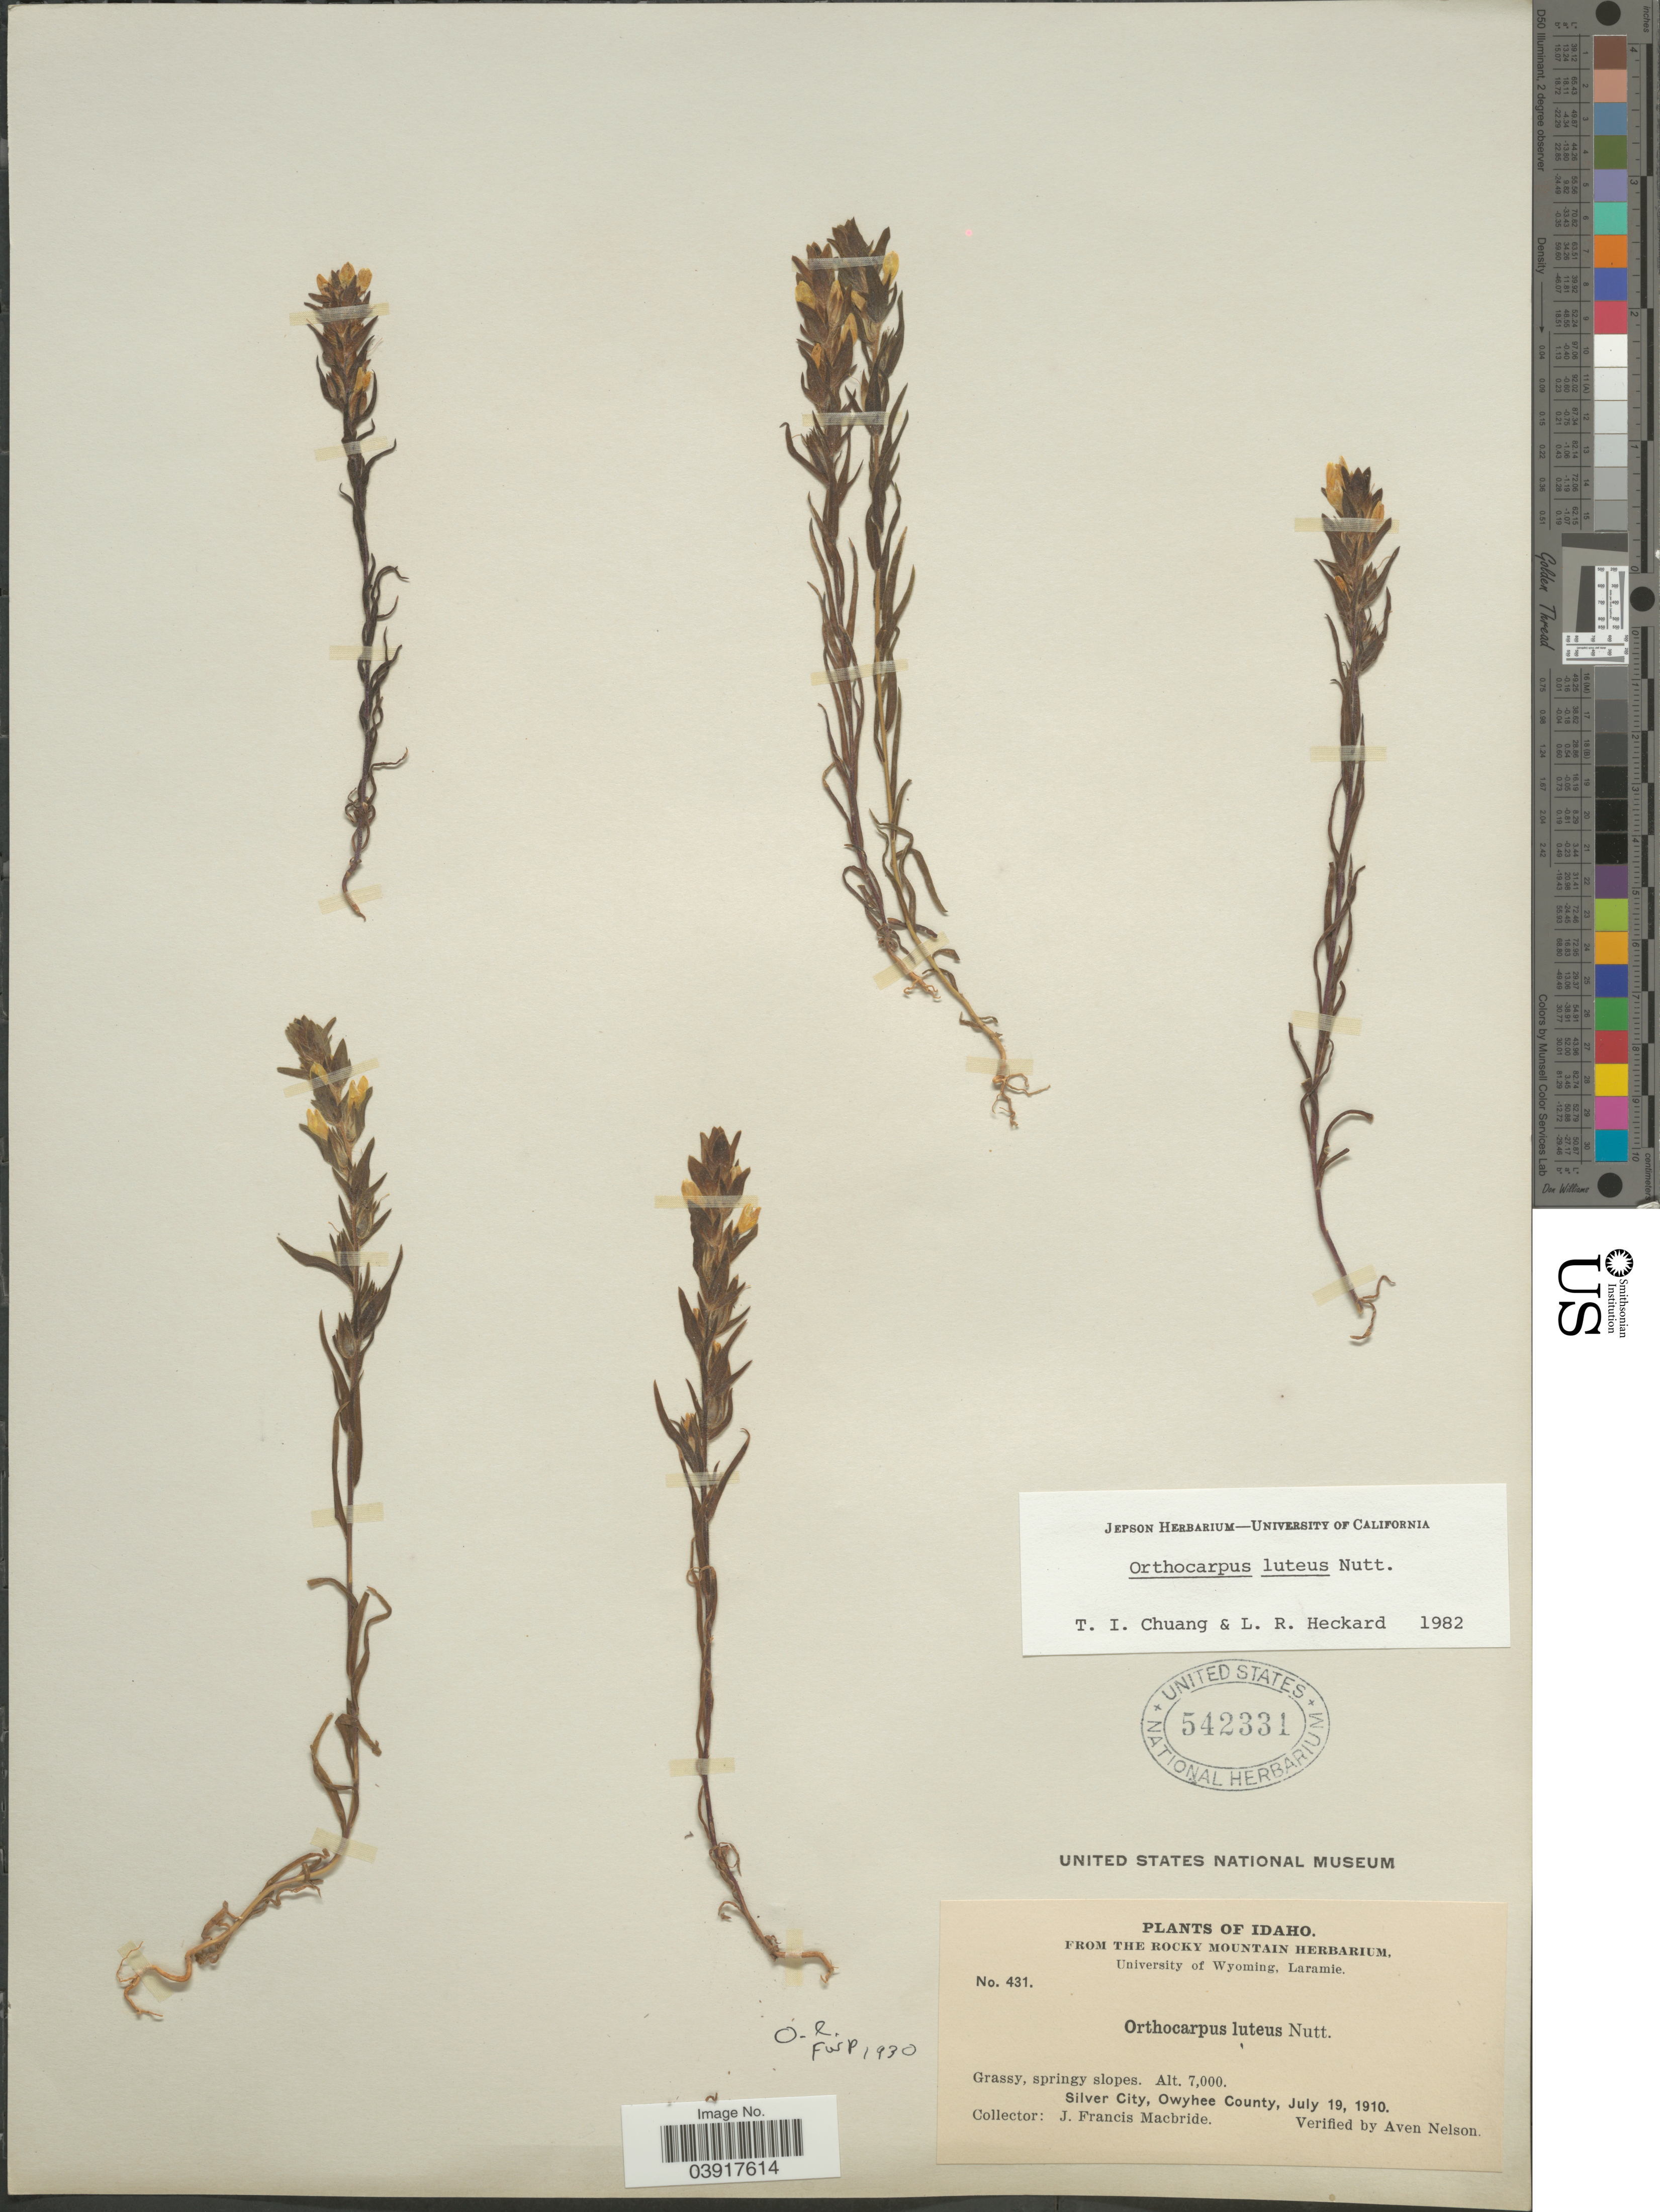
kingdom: Plantae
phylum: Tracheophyta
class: Magnoliopsida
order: Lamiales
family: Orobanchaceae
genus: Orthocarpus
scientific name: Orthocarpus luteus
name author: Nutt.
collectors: J. F. Macbride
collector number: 431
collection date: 1910-07-19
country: United States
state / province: Idaho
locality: Silver City, Owyhee County.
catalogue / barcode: US 542331